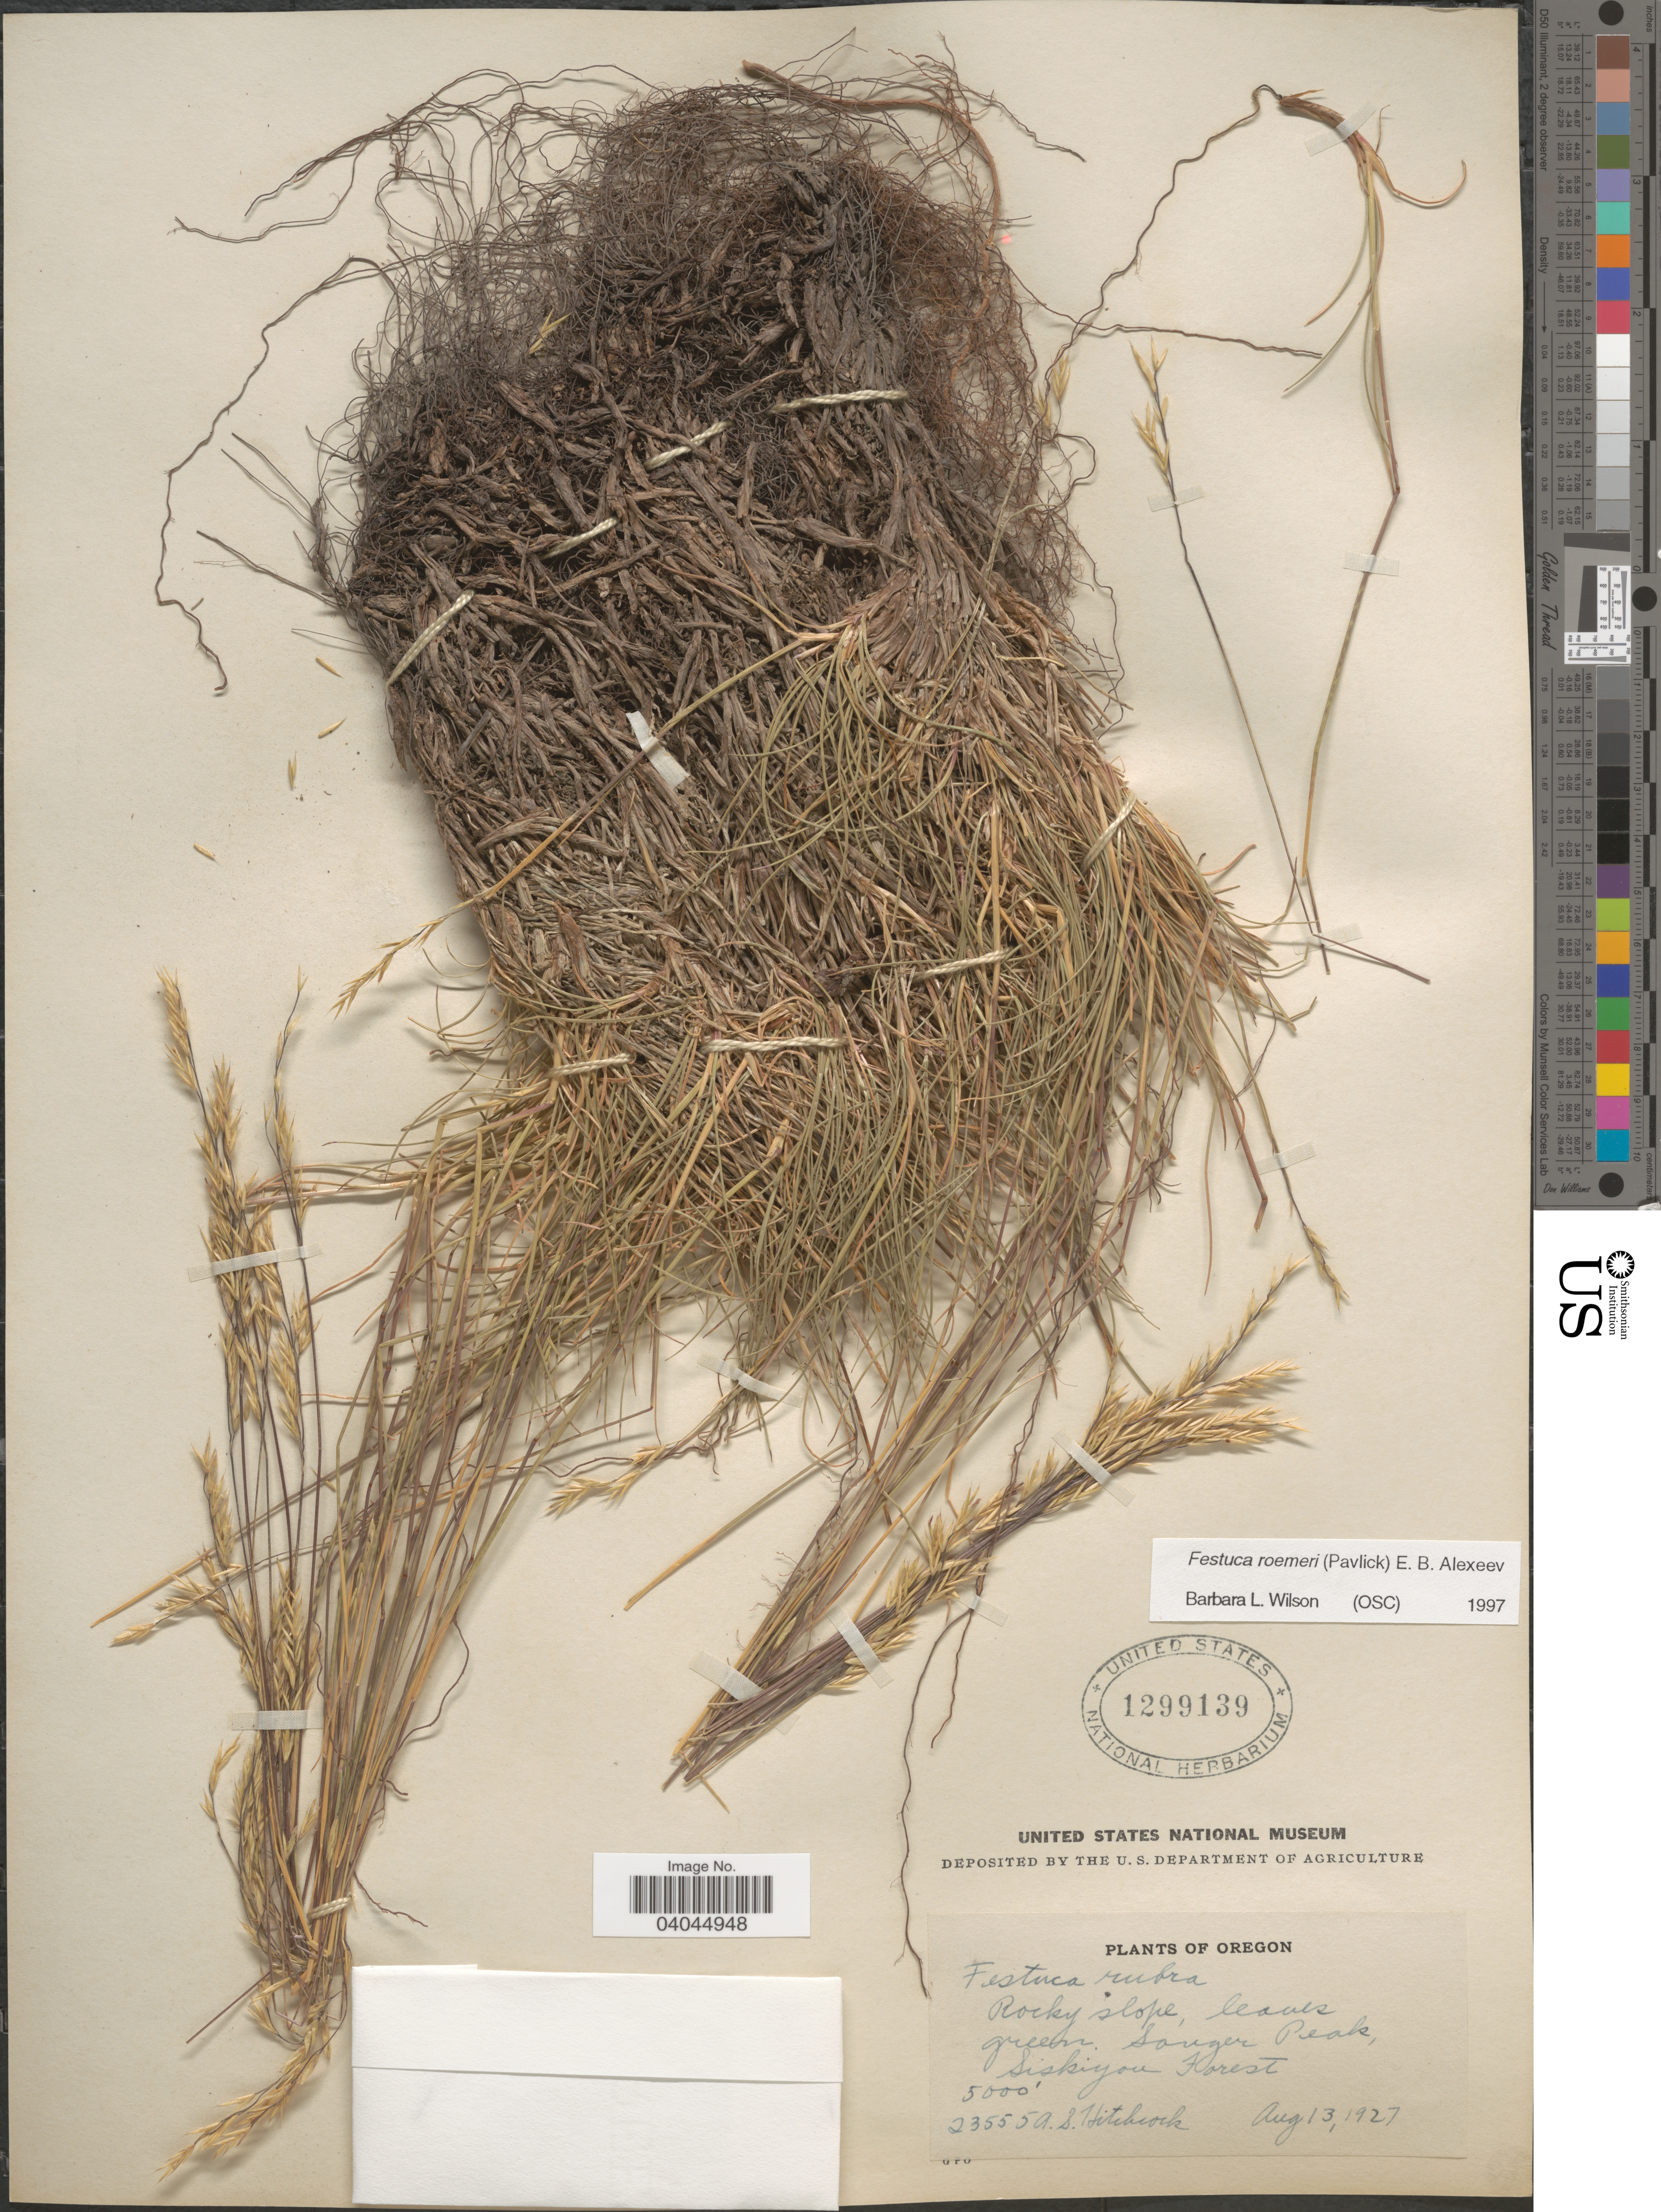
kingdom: Plantae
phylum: Tracheophyta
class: Liliopsida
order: Poales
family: Poaceae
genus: Festuca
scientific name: Festuca roemeri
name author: (Pavlick) E.B. Alexeev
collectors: A. S. Hitchcock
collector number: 23555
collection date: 1927-08-13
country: United States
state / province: Oregon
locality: Sanger Peak, Siskiyou Forest.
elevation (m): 1524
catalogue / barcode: US 1299139